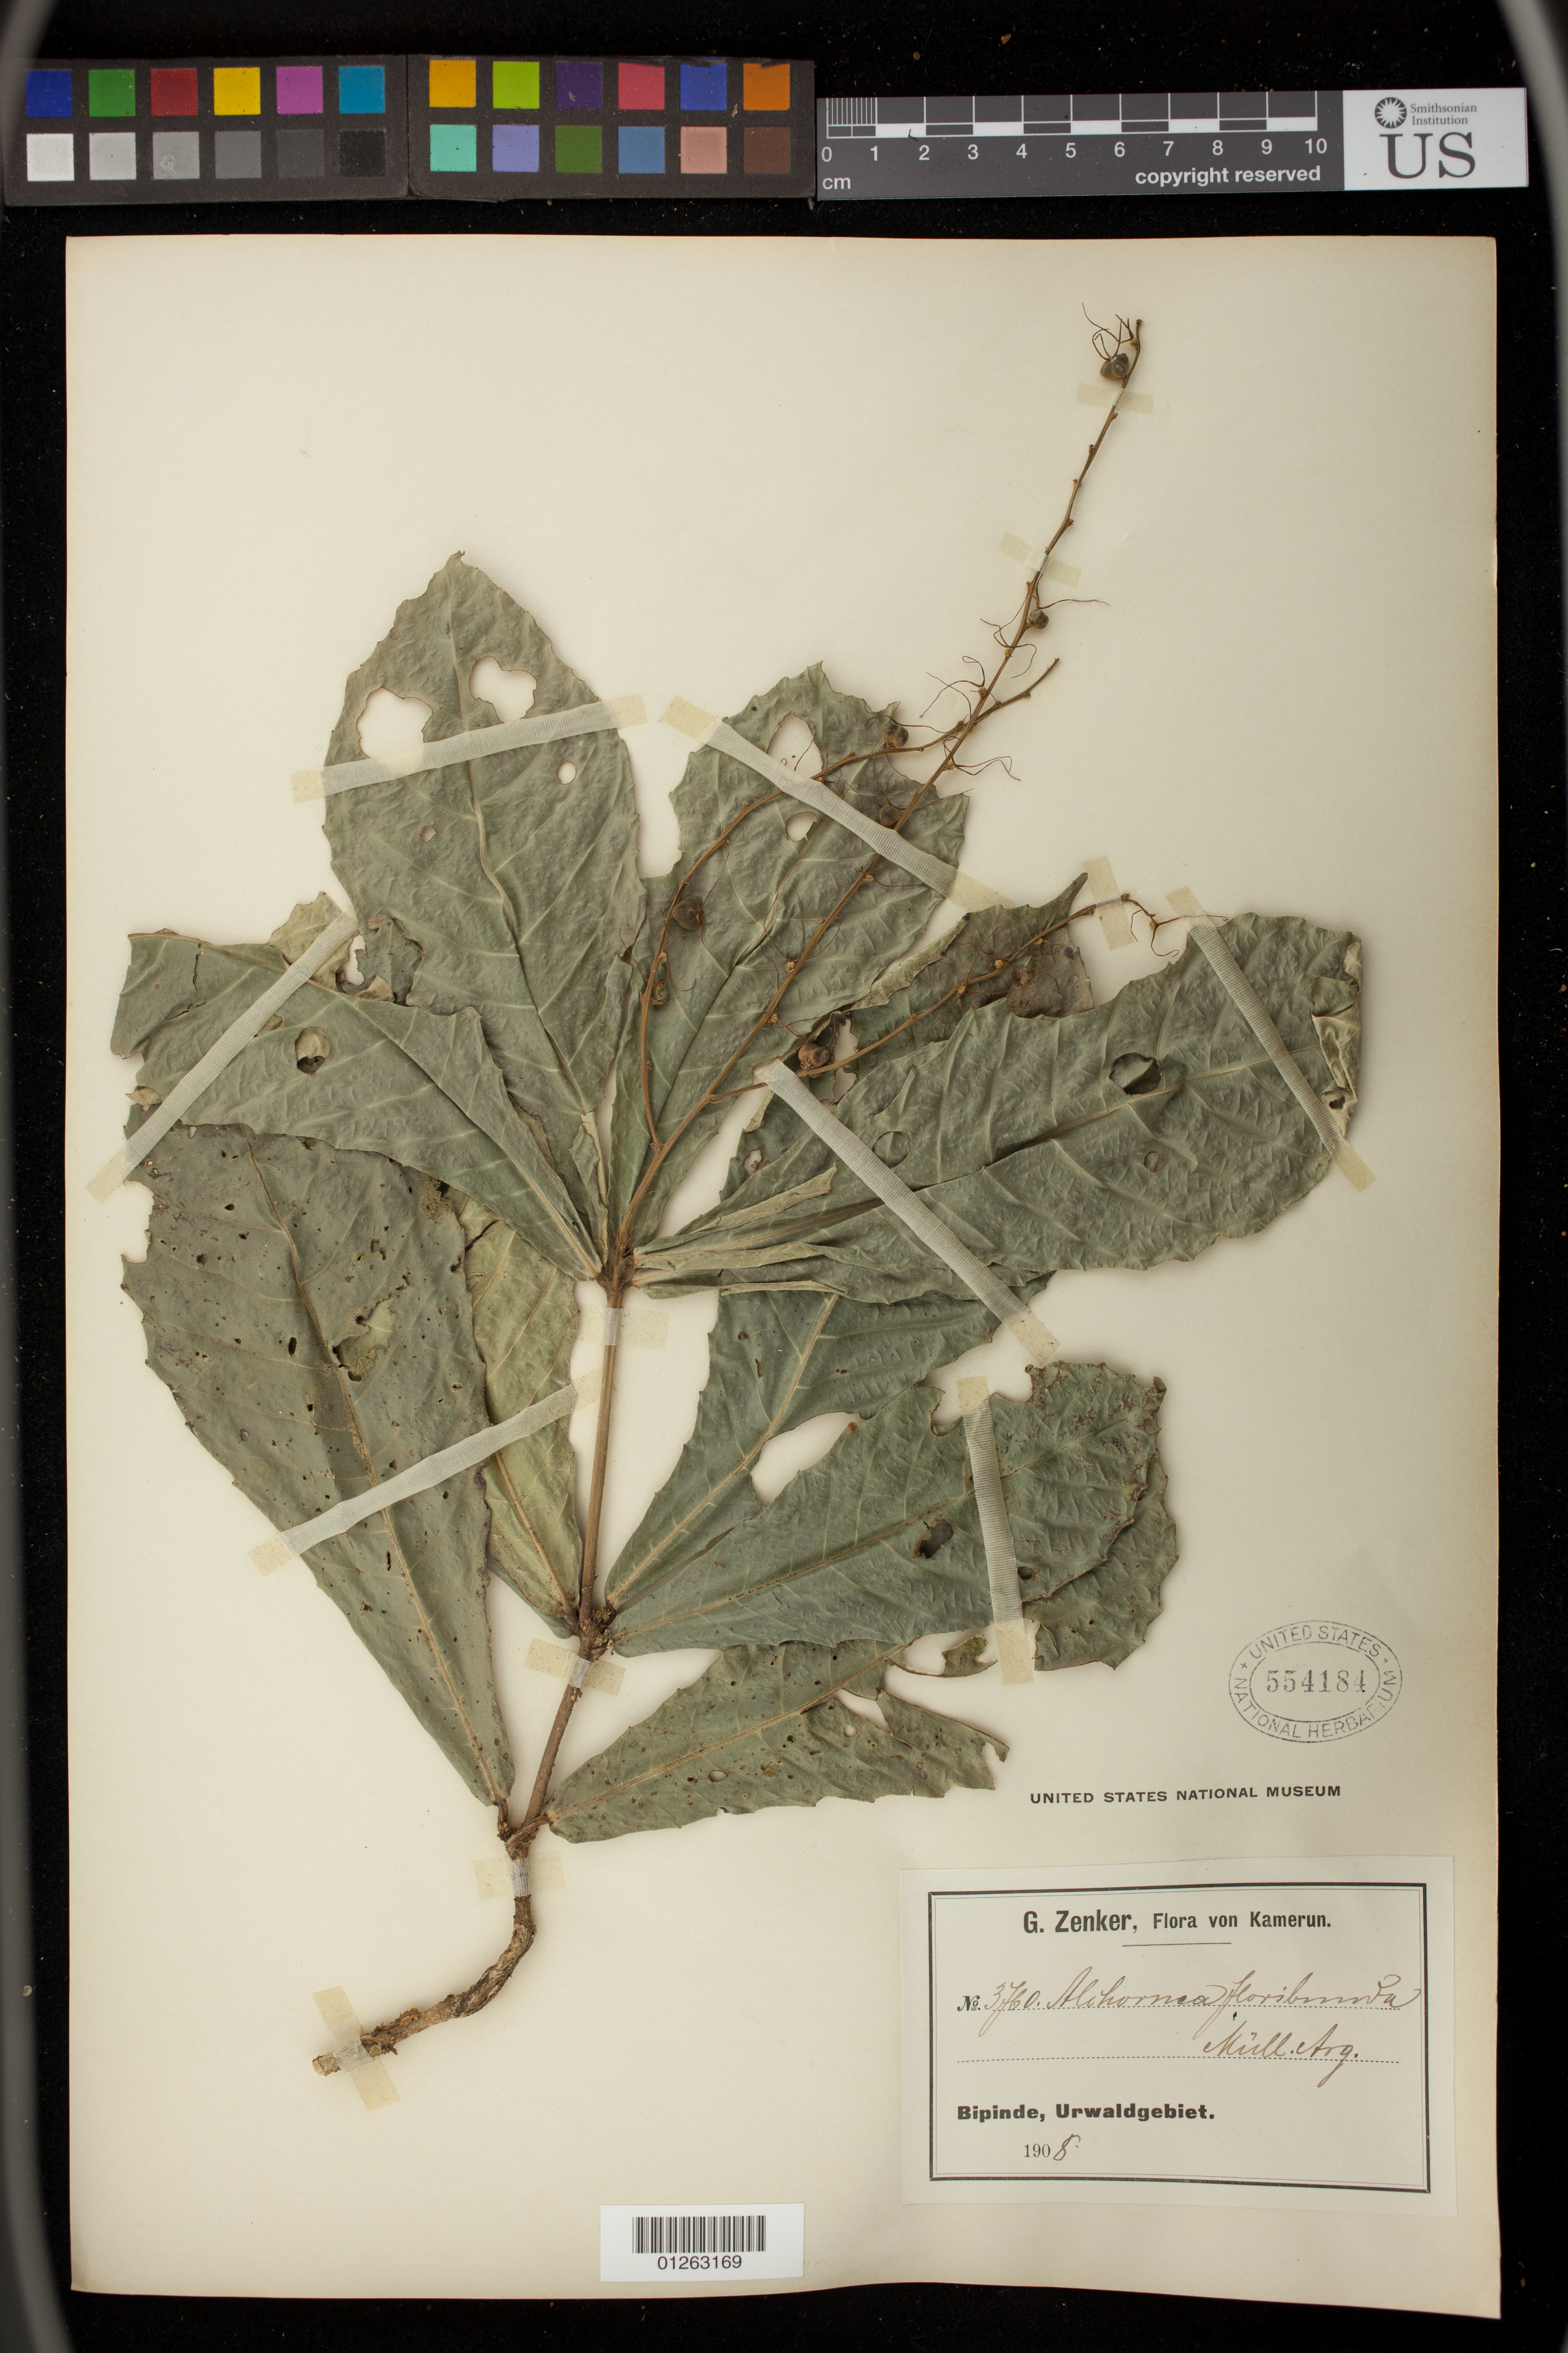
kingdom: Plantae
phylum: Tracheophyta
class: Magnoliopsida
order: Malpighiales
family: Euphorbiaceae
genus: Alchornea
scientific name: Alchornea floribunda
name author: Müll. Arg.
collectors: G. A. Zenker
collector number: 3760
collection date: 1908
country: Cameroon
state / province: Sud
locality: Bipinde, Urwaldgebiet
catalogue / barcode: US 554184